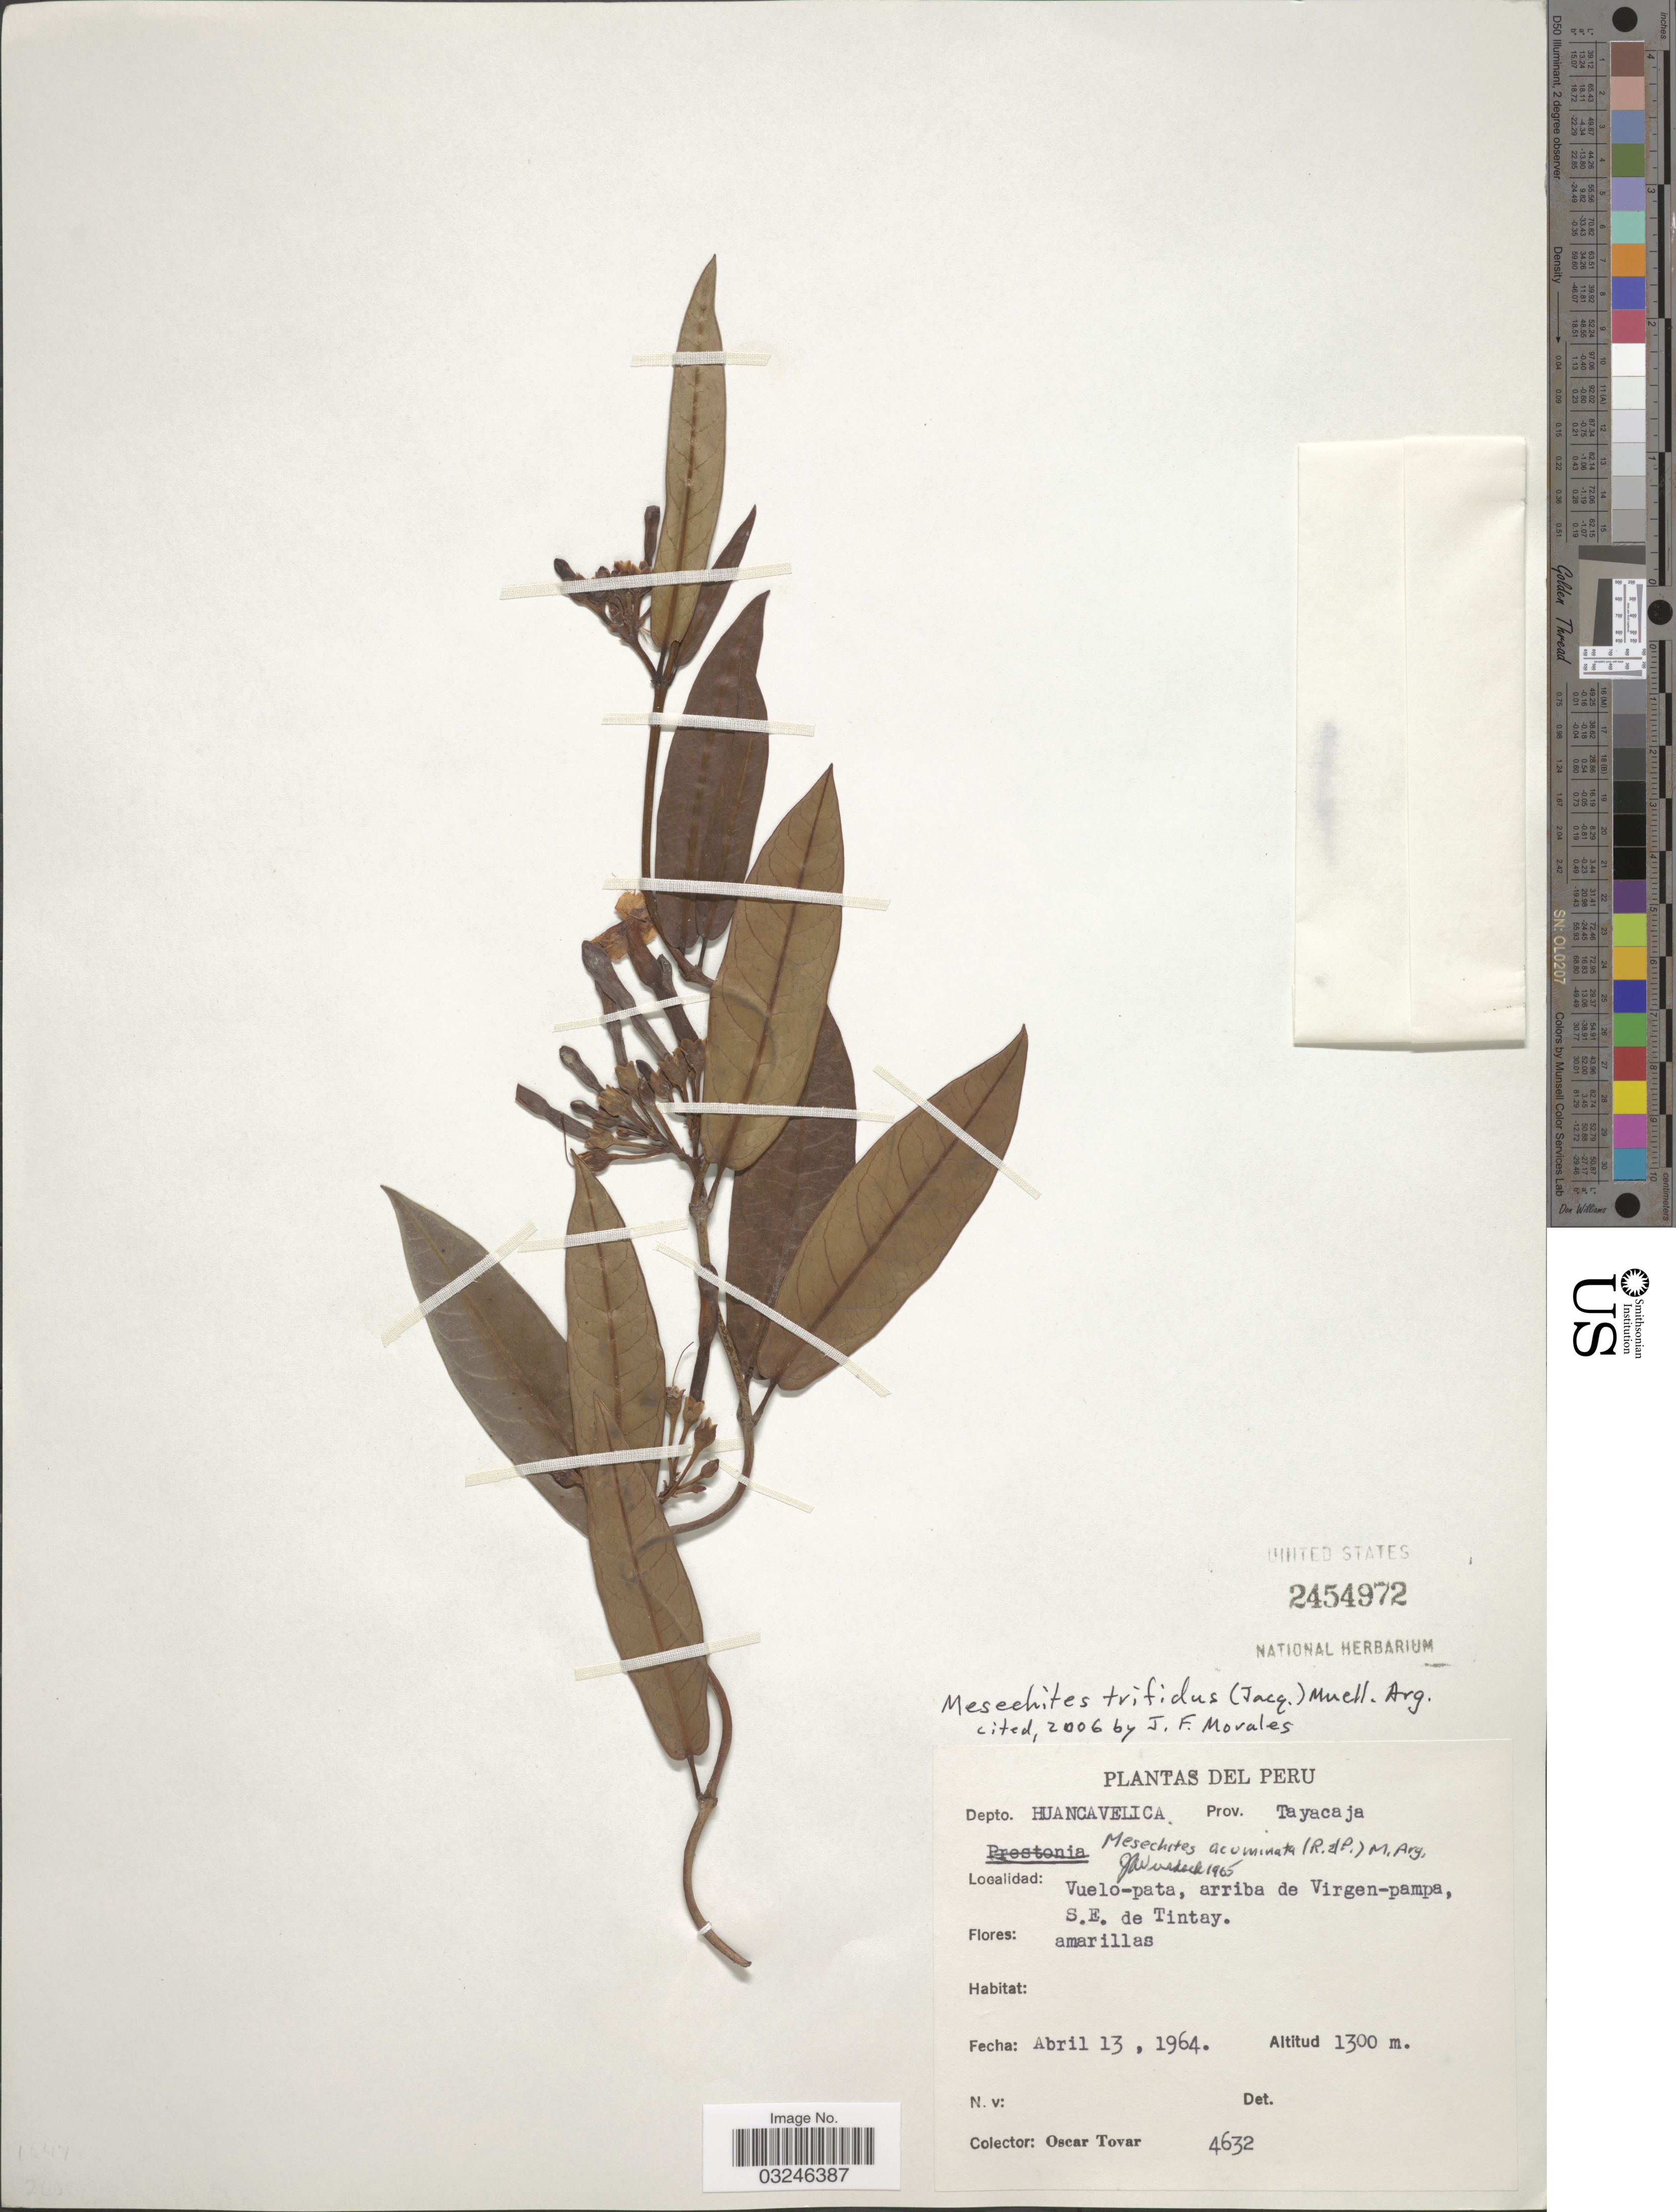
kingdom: Plantae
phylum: Tracheophyta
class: Magnoliopsida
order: Gentianales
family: Apocynaceae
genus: Mesechites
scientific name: Mesechites trifidus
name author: (Jacq.) Müll. Arg.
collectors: Ó. Tovar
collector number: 4632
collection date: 1964-04-13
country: Peru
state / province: Huancavelica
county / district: Tayacaja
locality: Depto. Huancavelica. Prov. Tayacaja. Vuelo-pata, arriba de Virgen-pampa, S. E. de Tintay.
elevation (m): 1300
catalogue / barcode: US 2454972